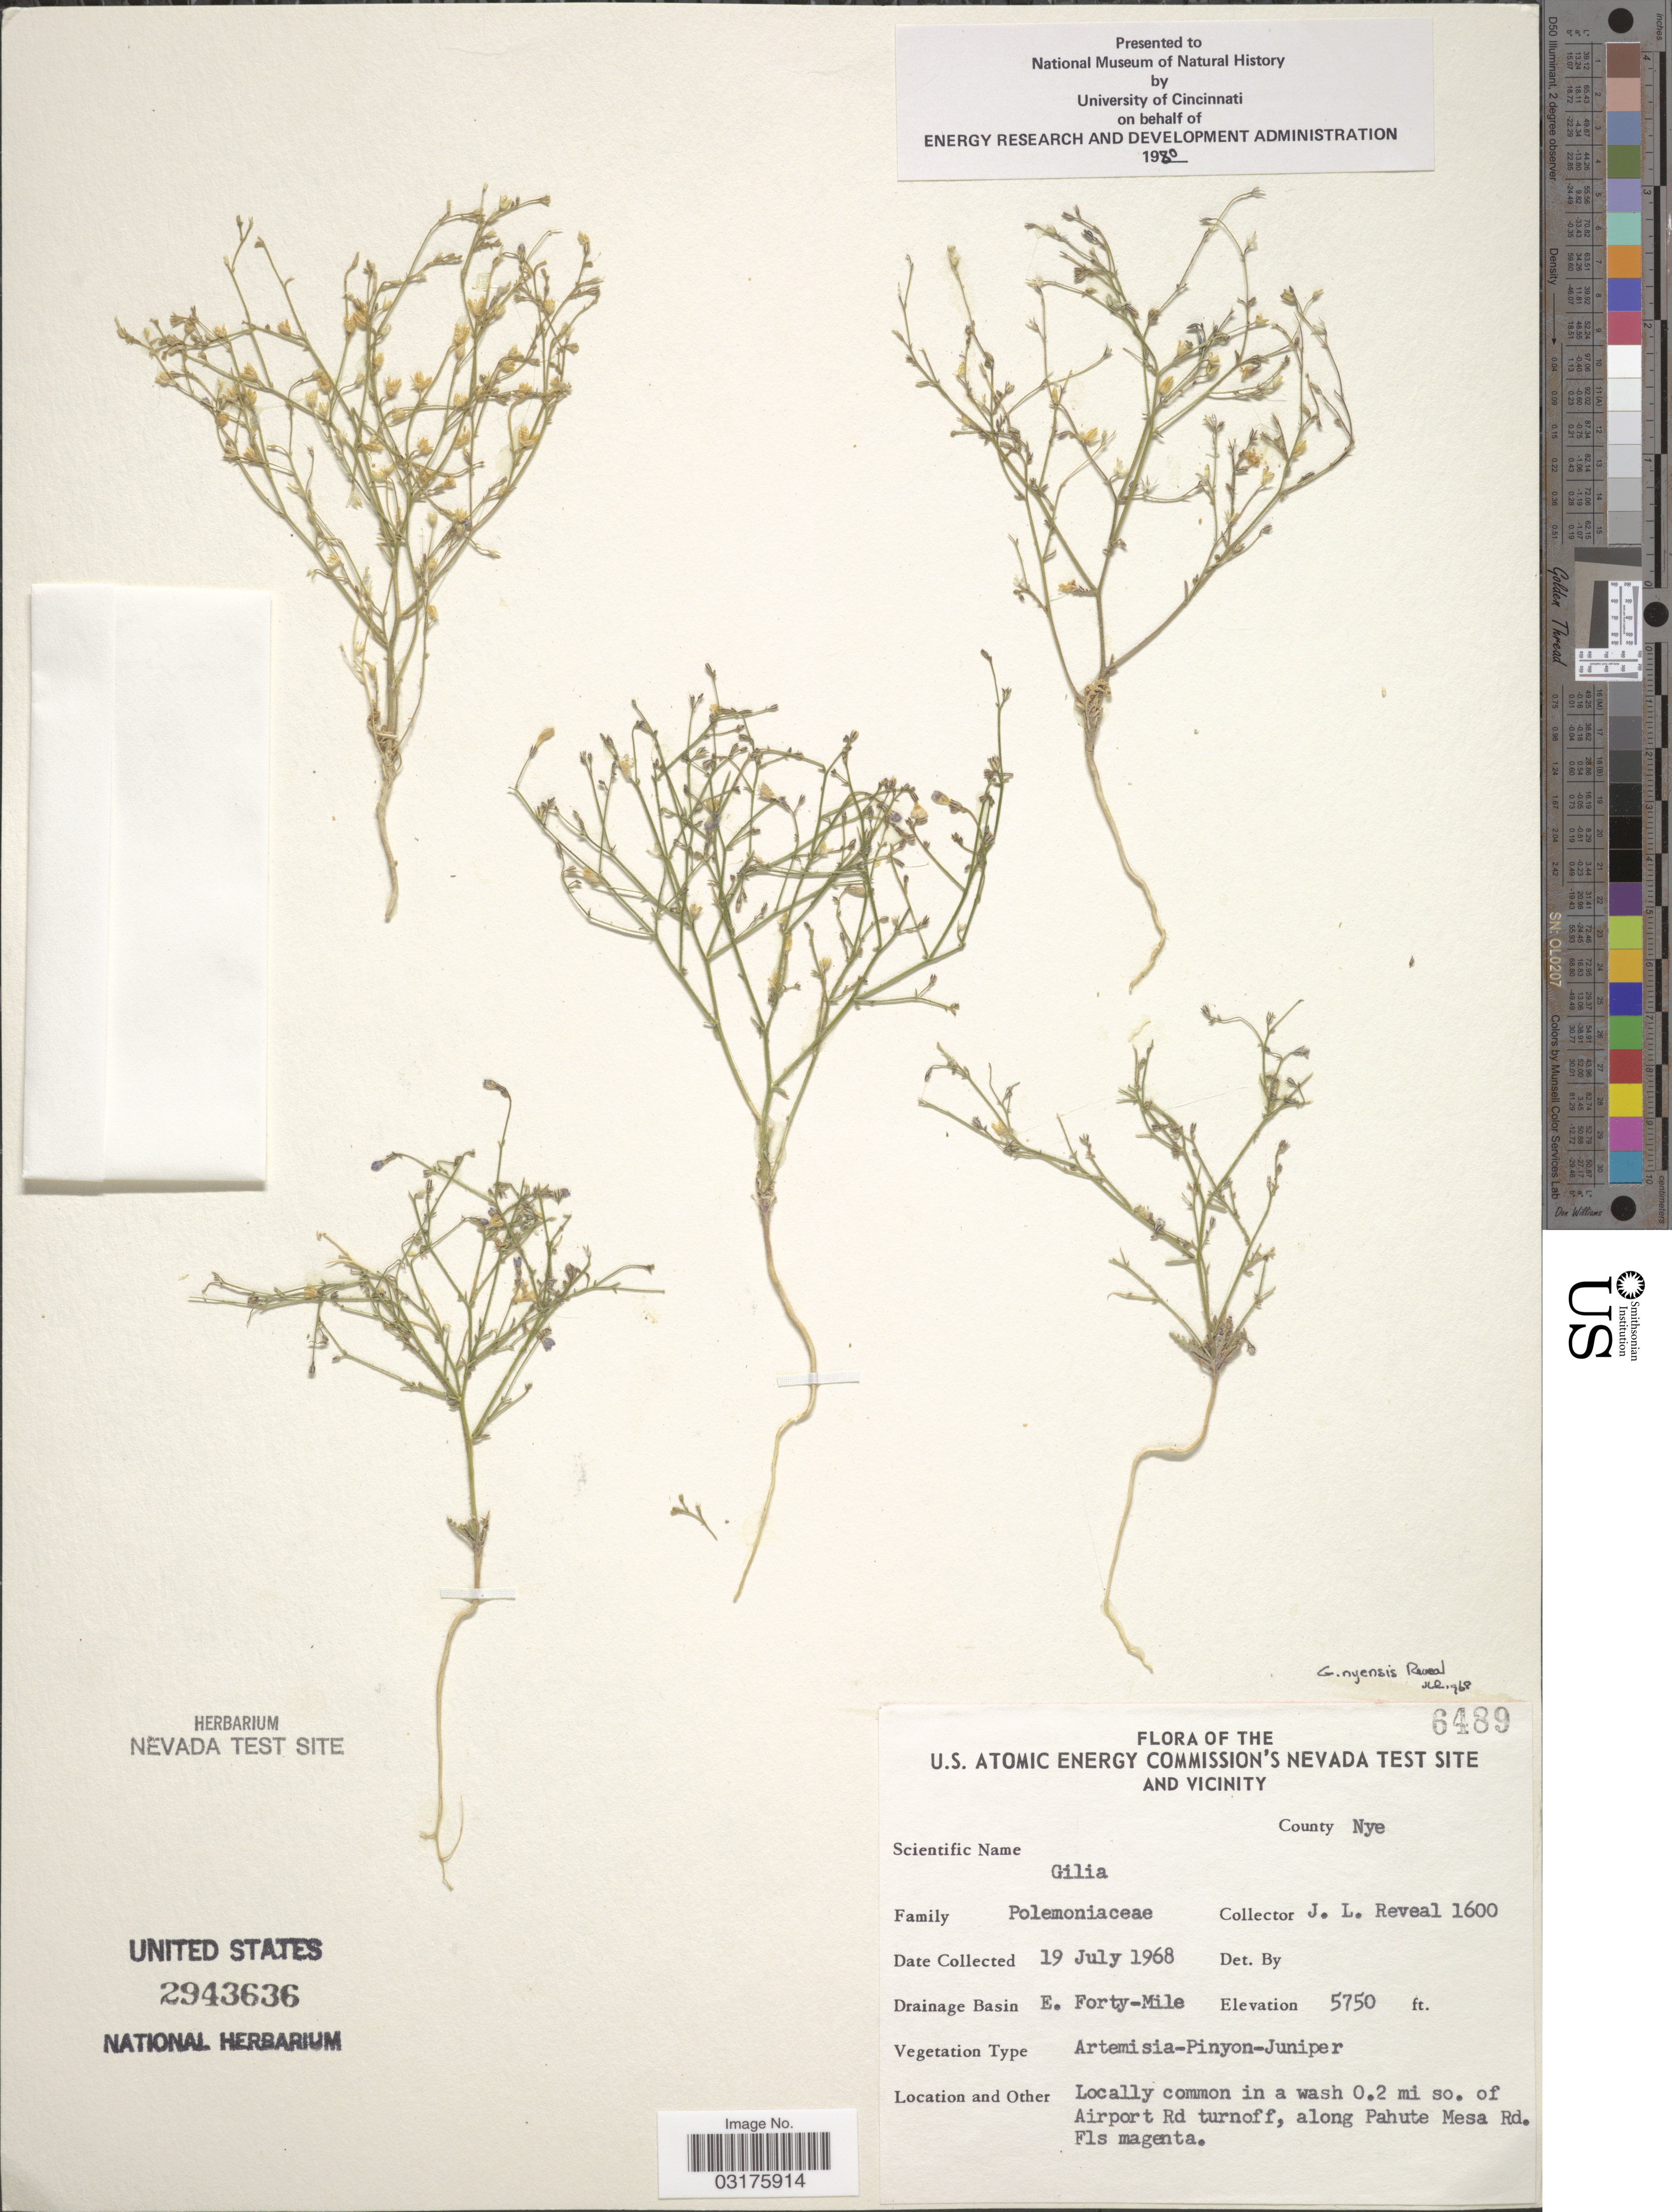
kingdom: Plantae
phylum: Tracheophyta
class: Magnoliopsida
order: Ericales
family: Polemoniaceae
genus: Aliciella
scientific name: Aliciella nyensis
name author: (Reveal) J.M. Porter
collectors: J. L. Reveal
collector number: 1600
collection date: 1968-07-19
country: United States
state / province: Nevada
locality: U.S. Atomic Energy Commission's Nevada Test Site and Vicinity, County Nye, Drainage Basin E. Forty-Mile, Locally common in wash 0.2 mi so. of Airport Rd turnoff, along Pahute Mesa Rd.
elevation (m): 1753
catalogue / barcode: US 2943636